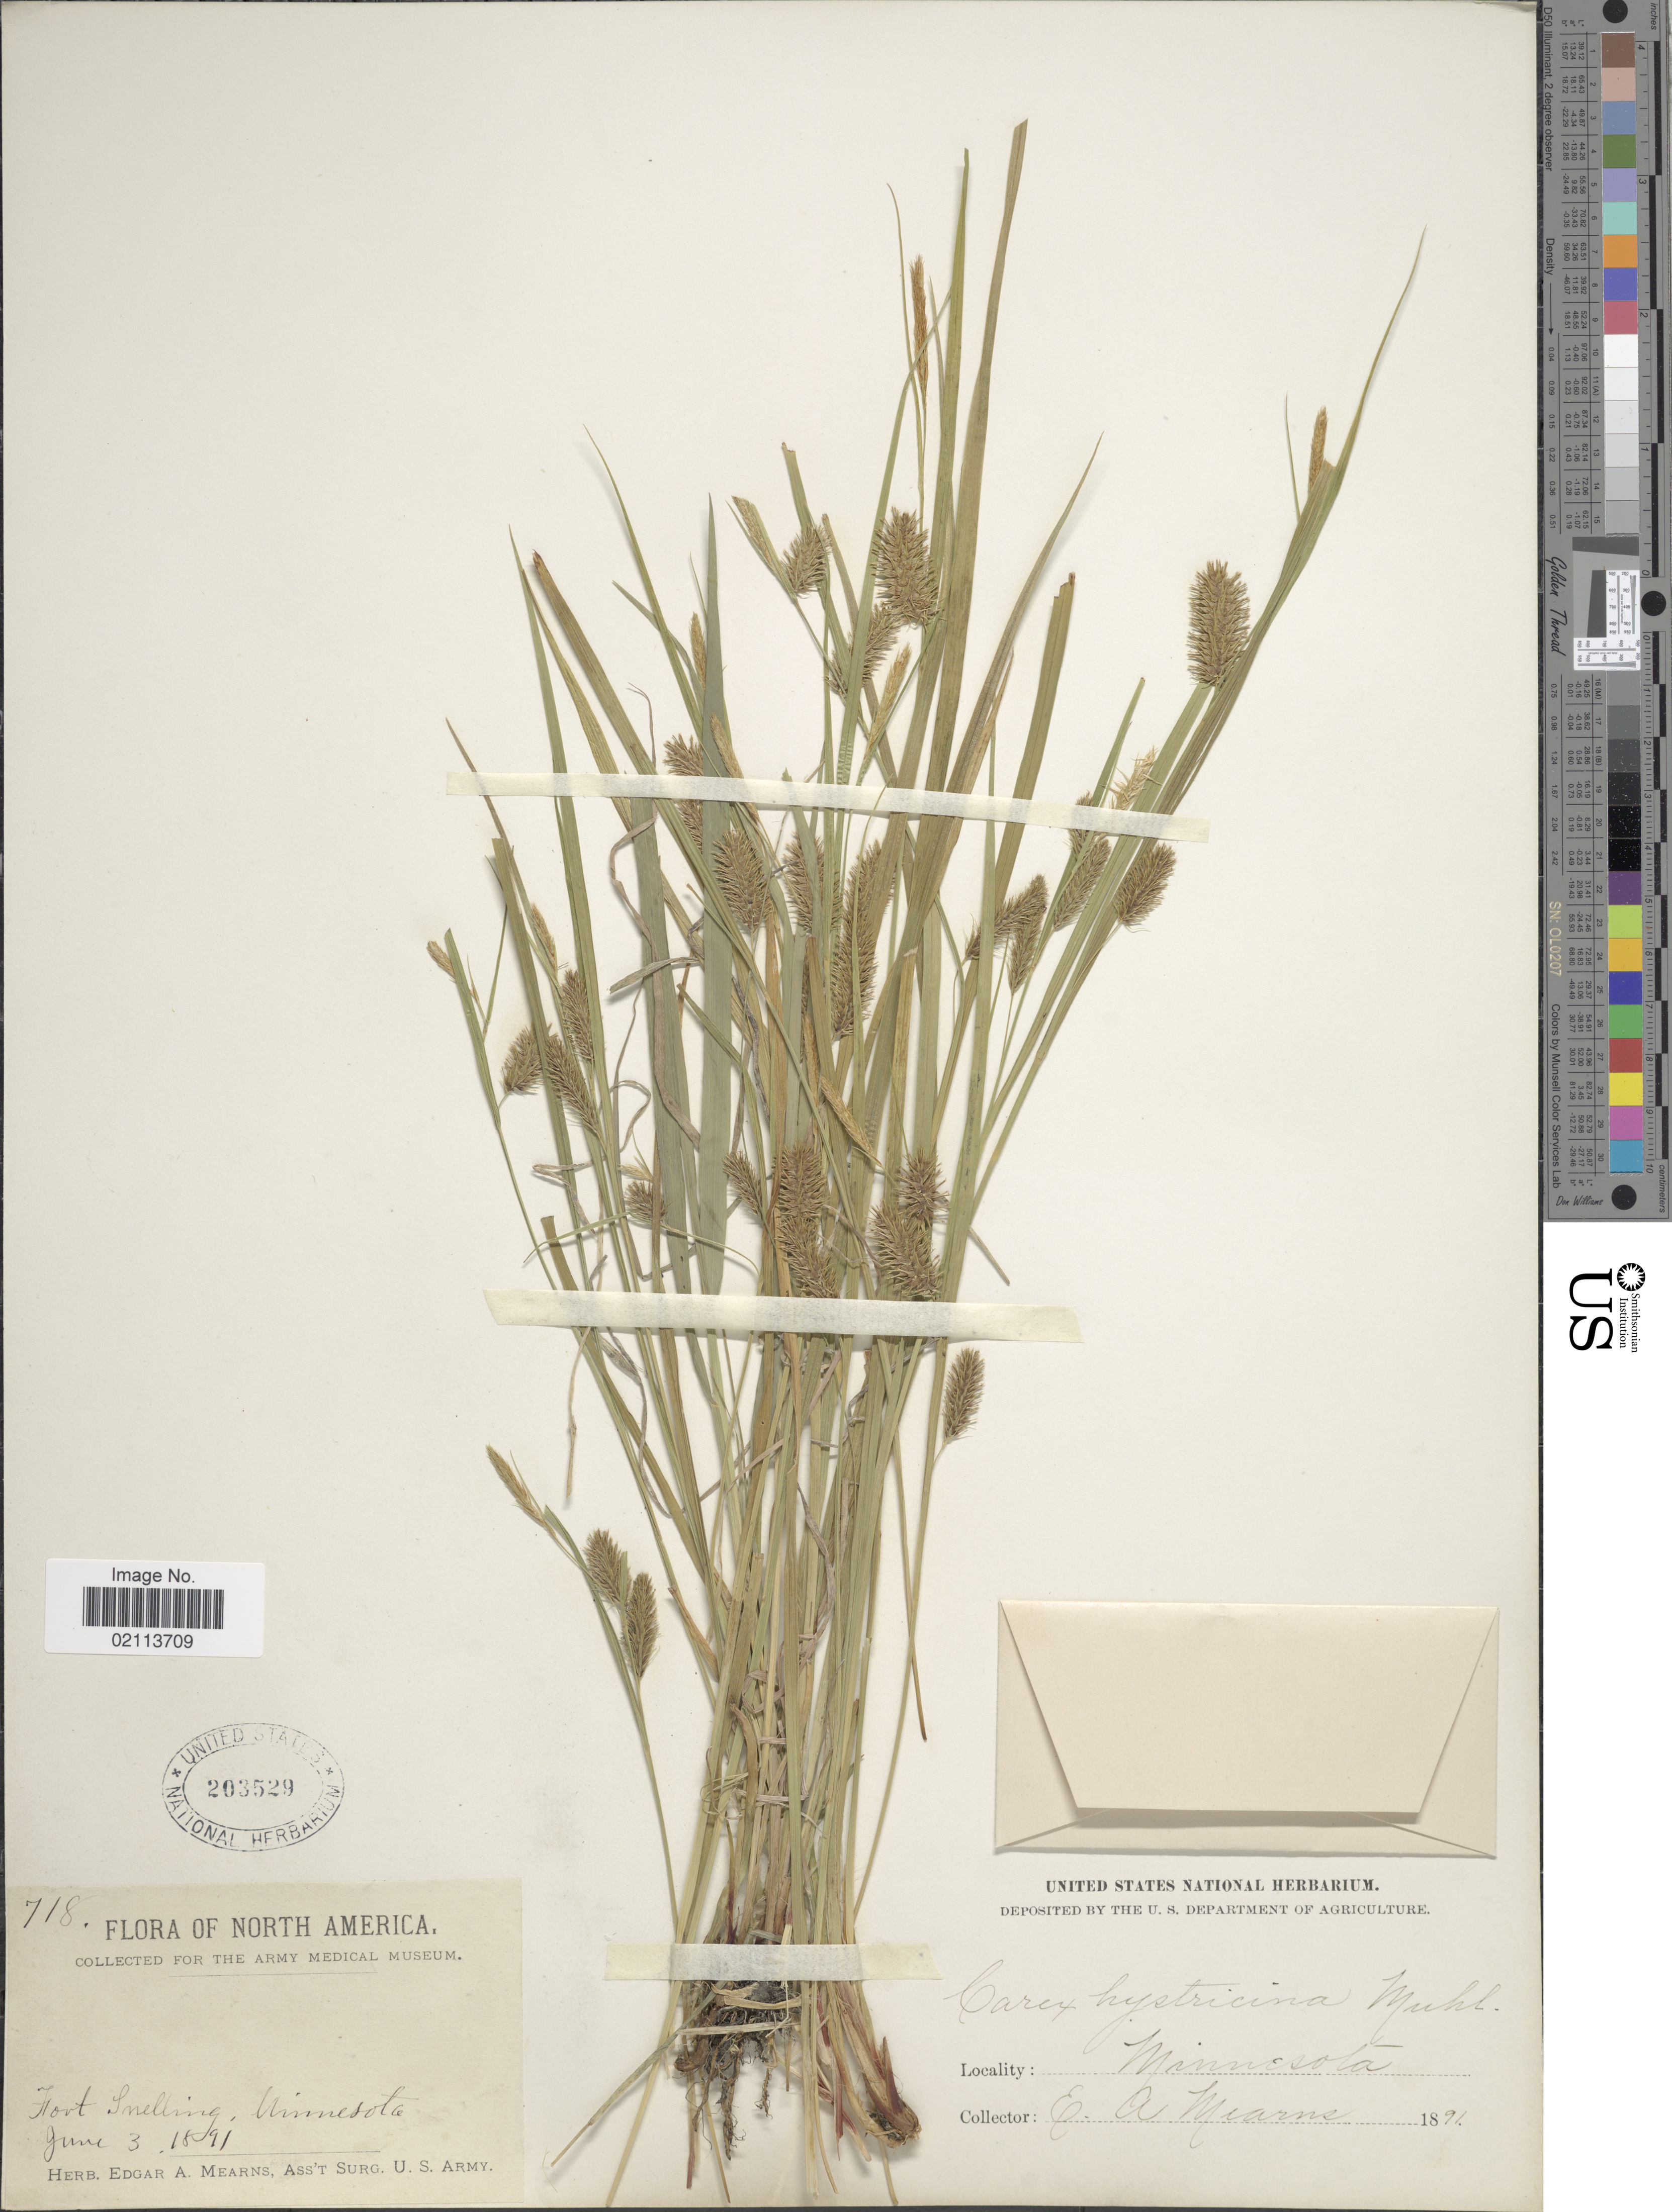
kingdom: Plantae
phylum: Tracheophyta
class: Liliopsida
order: Poales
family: Cyperaceae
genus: Carex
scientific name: Carex hystericina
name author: Muhl. ex Willd.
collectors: E. A. Mearns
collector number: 718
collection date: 1891-06-03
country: United States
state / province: Minnesota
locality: Fort Snelling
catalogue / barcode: US 203529